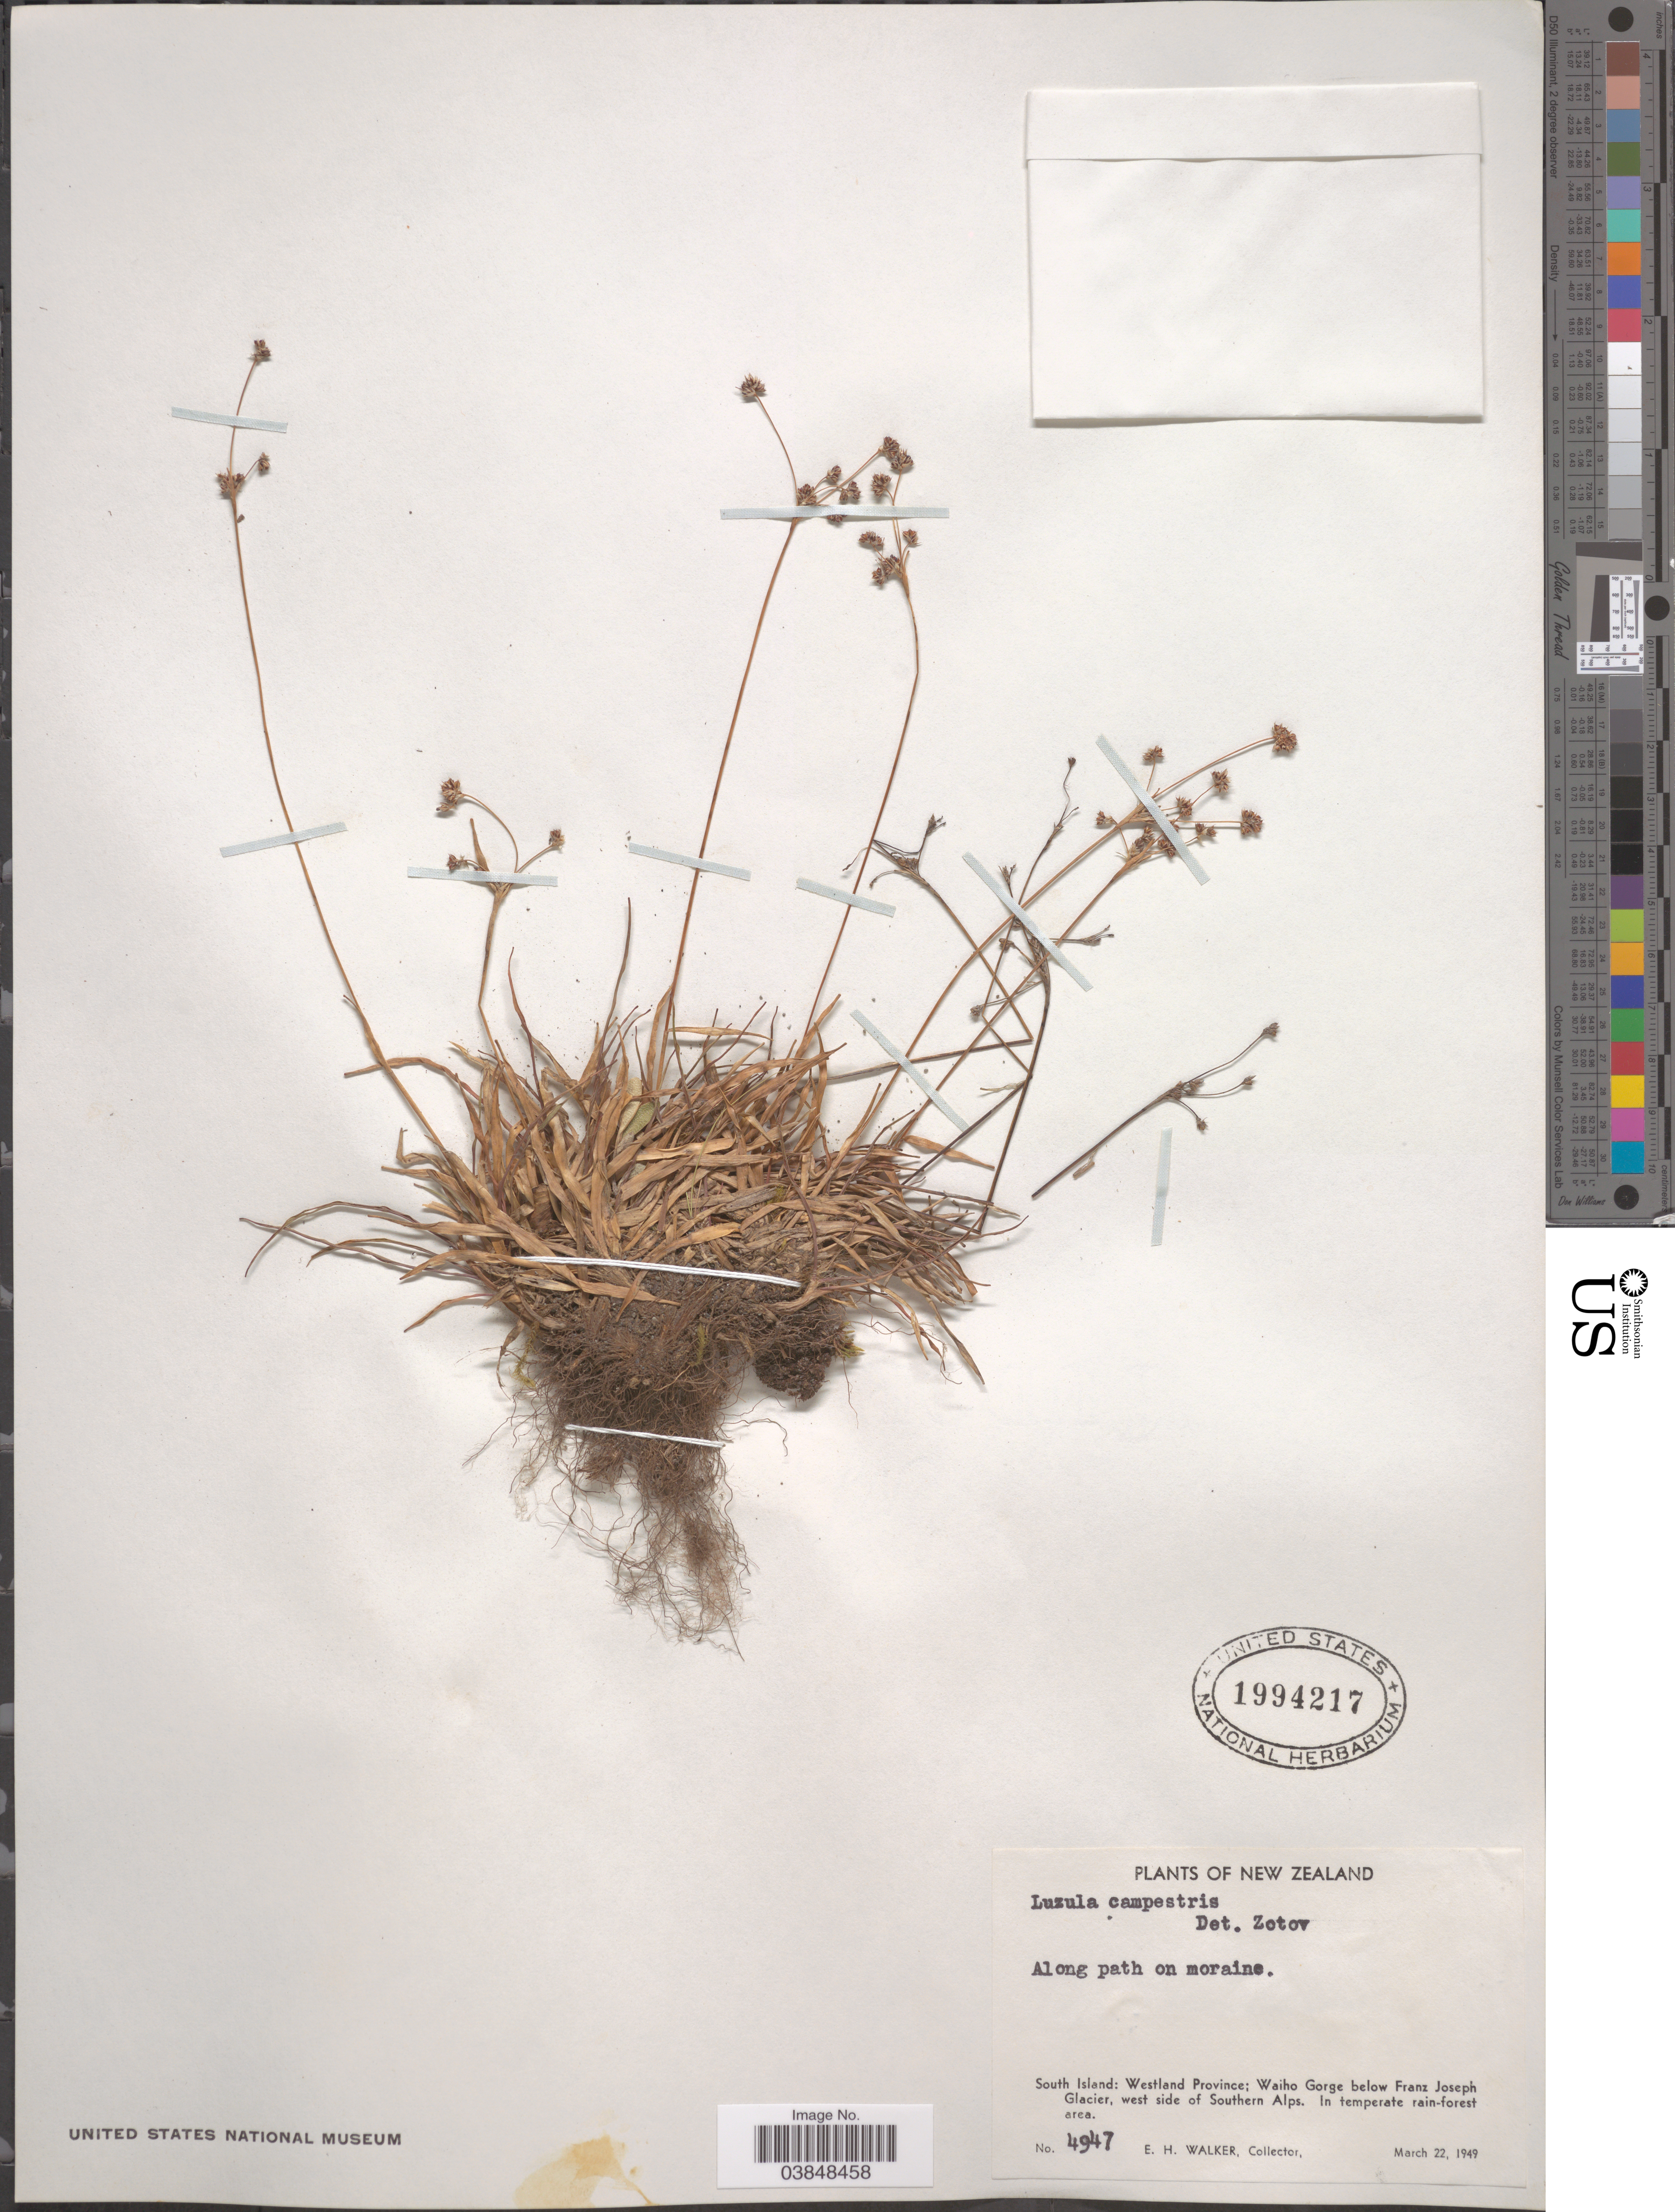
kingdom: Plantae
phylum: Tracheophyta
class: Liliopsida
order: Poales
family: Juncaceae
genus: Luzula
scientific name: Luzula campestris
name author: (L.) DC.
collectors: E. H. Walker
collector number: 4947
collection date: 1949-03-22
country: New Zealand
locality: South Island: Westland Province; Waiho Gorge below Franz Joseph Glacier, west side of Southern Alps. In temperate rain-forest area.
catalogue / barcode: US 1994217